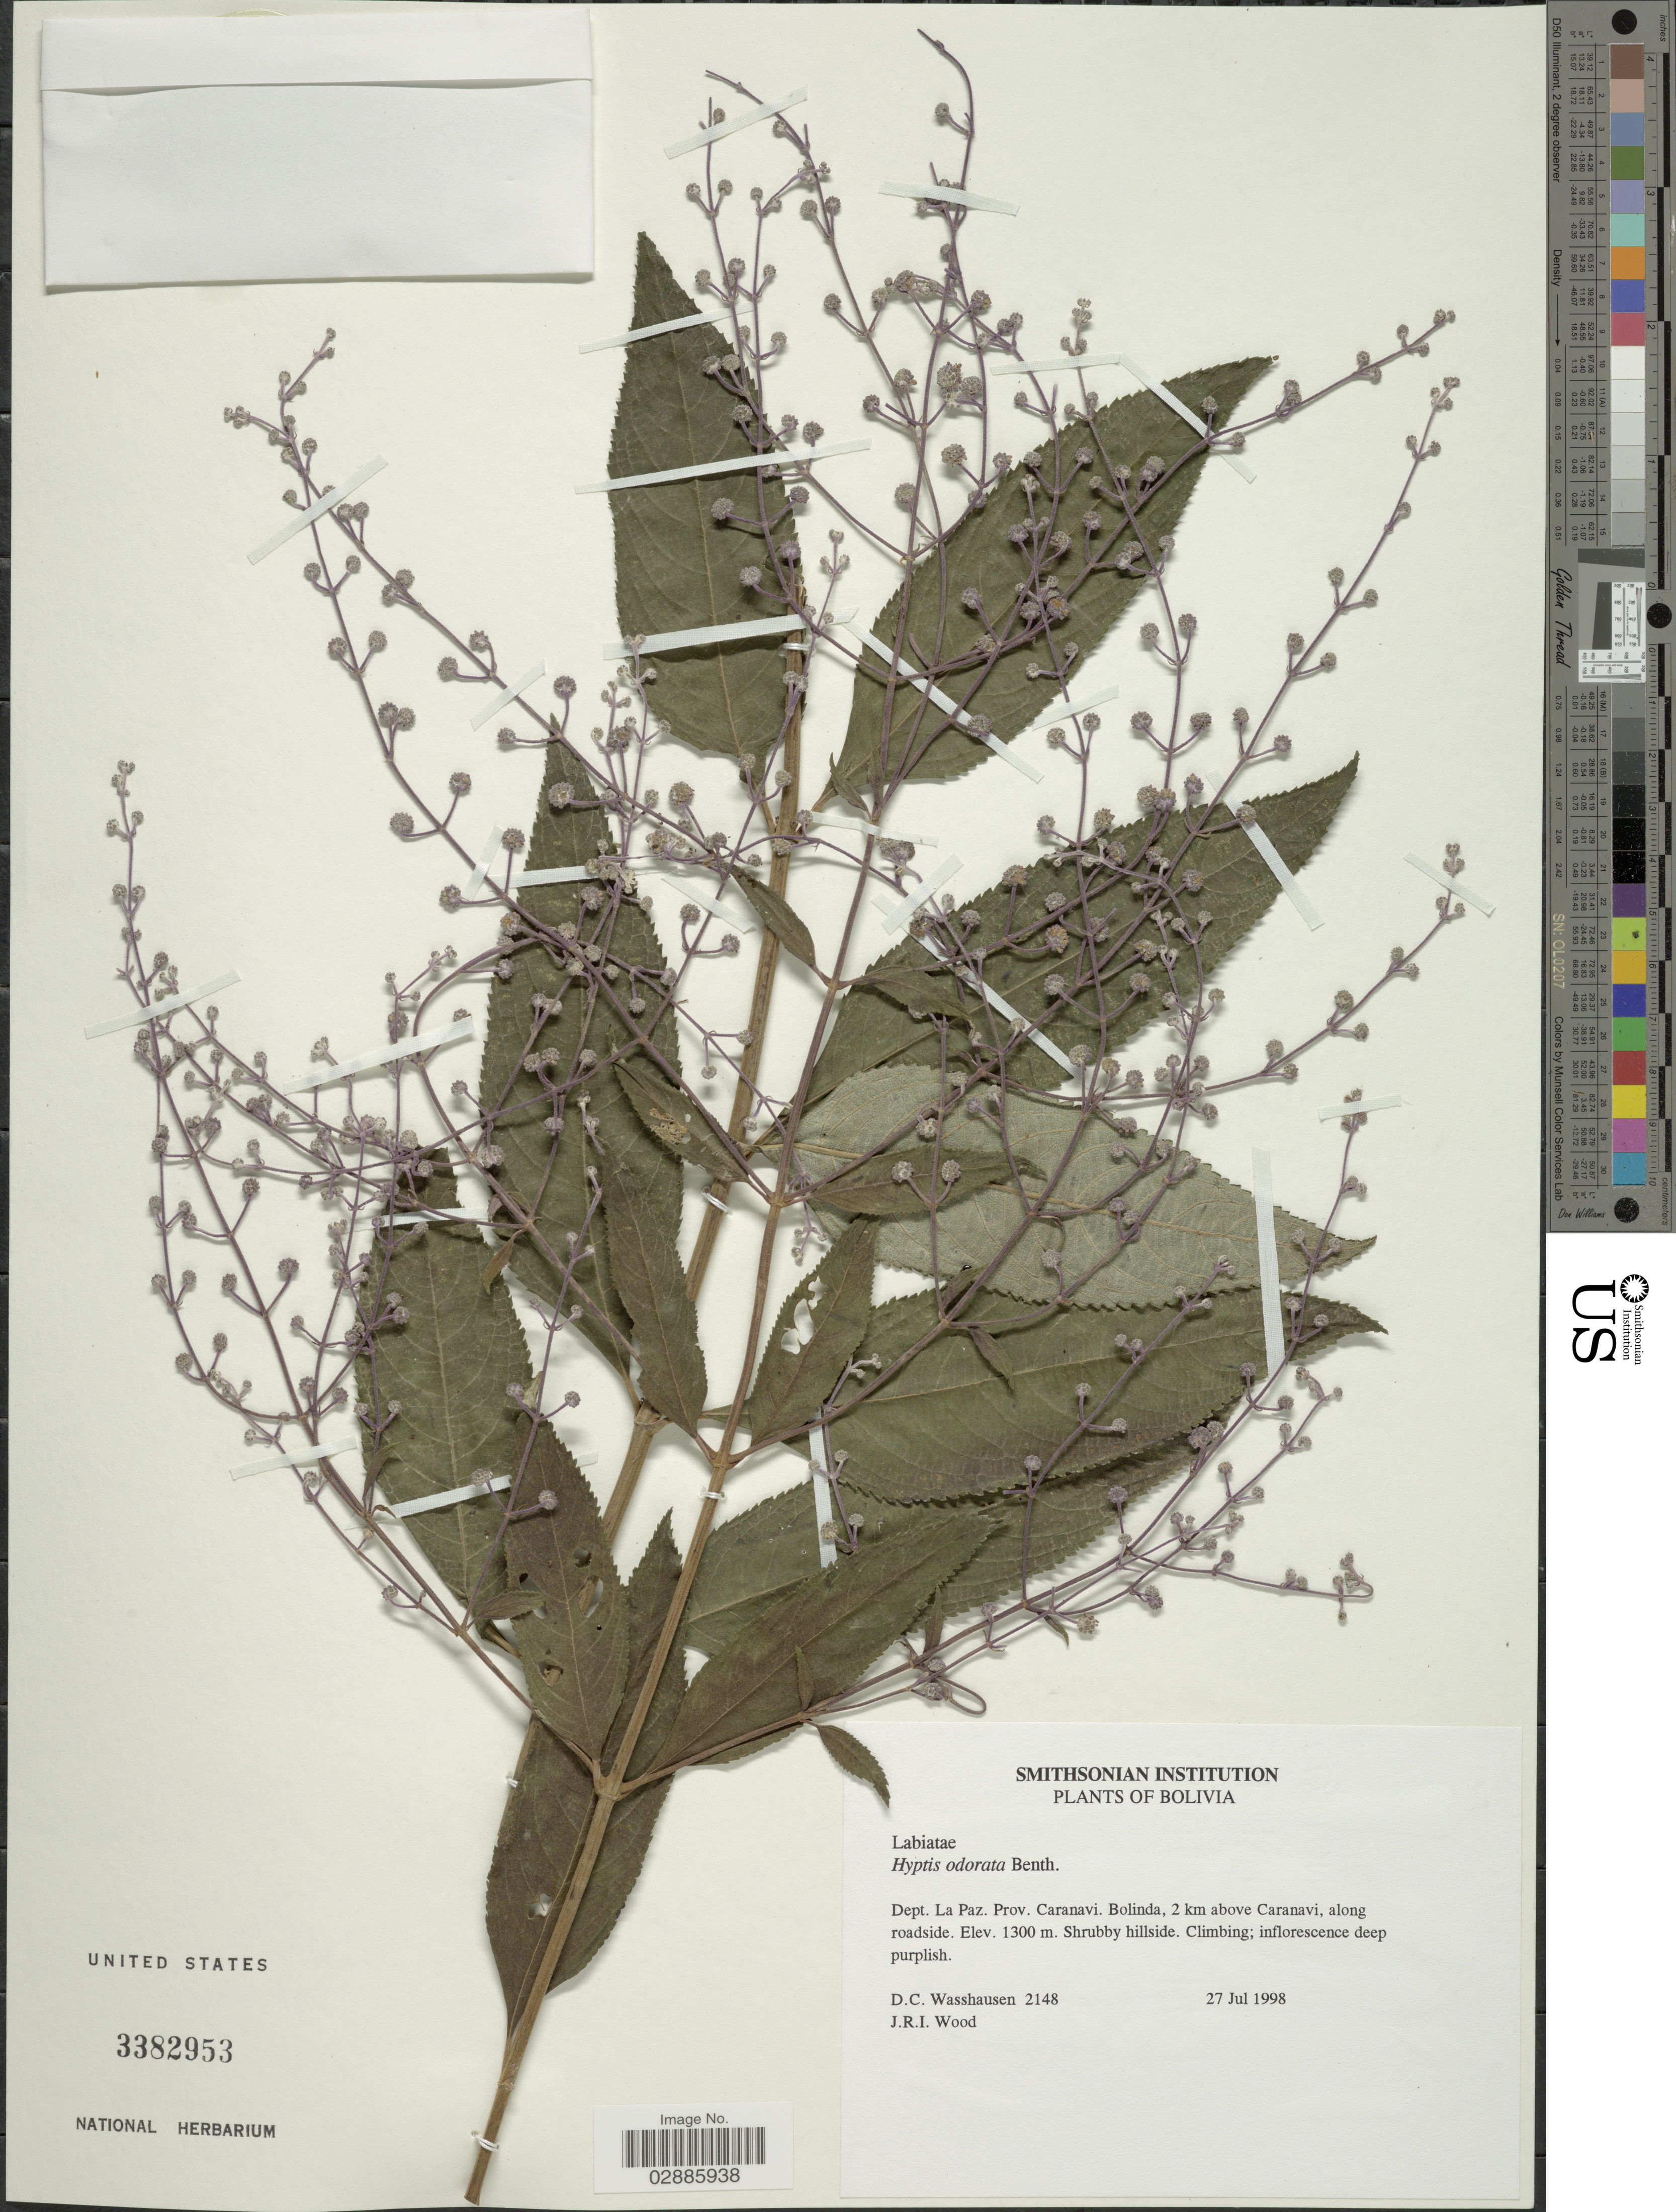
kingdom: Plantae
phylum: Tracheophyta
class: Magnoliopsida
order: Lamiales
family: Lamiaceae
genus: Hyptis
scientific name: Hyptis odorata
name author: Benth.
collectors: D. C. Wasshausen & J. R. I. Wood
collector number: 2148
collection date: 1998-07-27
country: Bolivia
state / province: La Paz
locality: Dept. La Paz. Prov. Caranavi. Bolinda, 2 km above Caranavi, along roadside.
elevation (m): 1300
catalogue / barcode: US 3382953